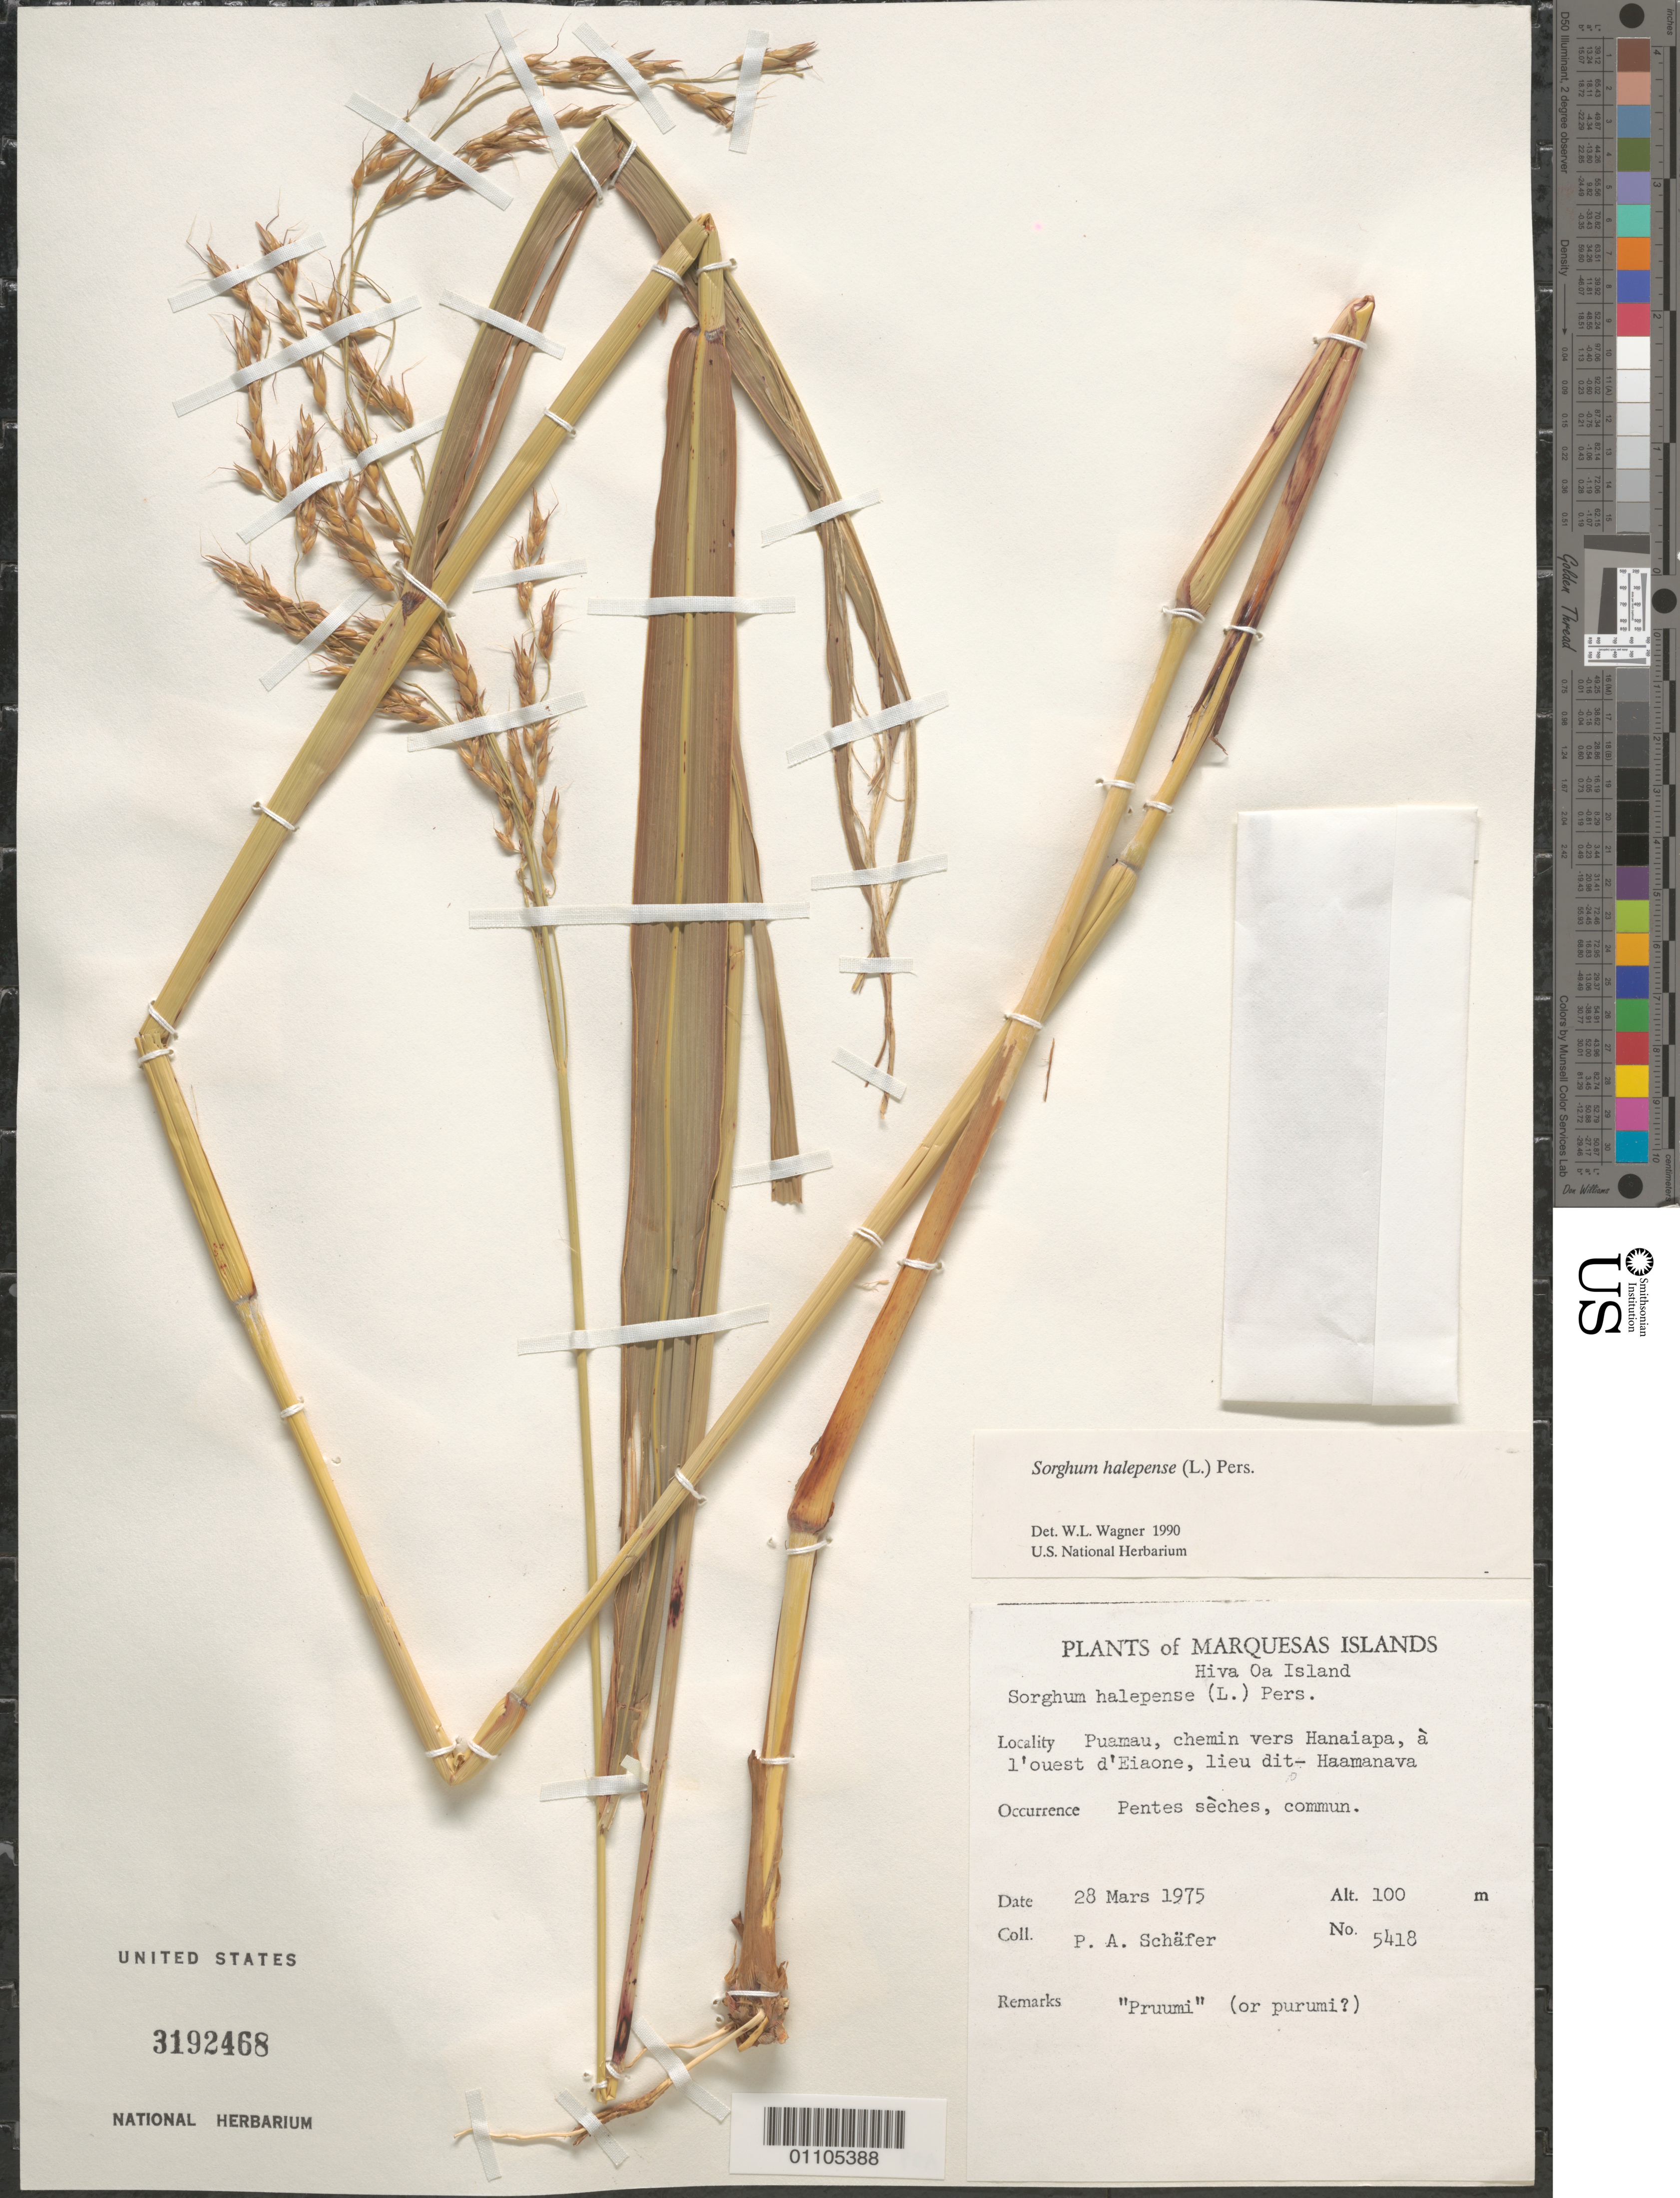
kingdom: Plantae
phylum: Tracheophyta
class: Liliopsida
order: Poales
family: Poaceae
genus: Sorghum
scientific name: Sorghum halepense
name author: (L.) Pers.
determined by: Peterson, P. M.; Judziewicz, E. J.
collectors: P. A. Schäfer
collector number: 5418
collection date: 1975-03-28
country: French Polynesia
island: Hiva Oa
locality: Puamau, chemin vers Hanaiapa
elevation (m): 100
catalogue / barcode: US 3192468